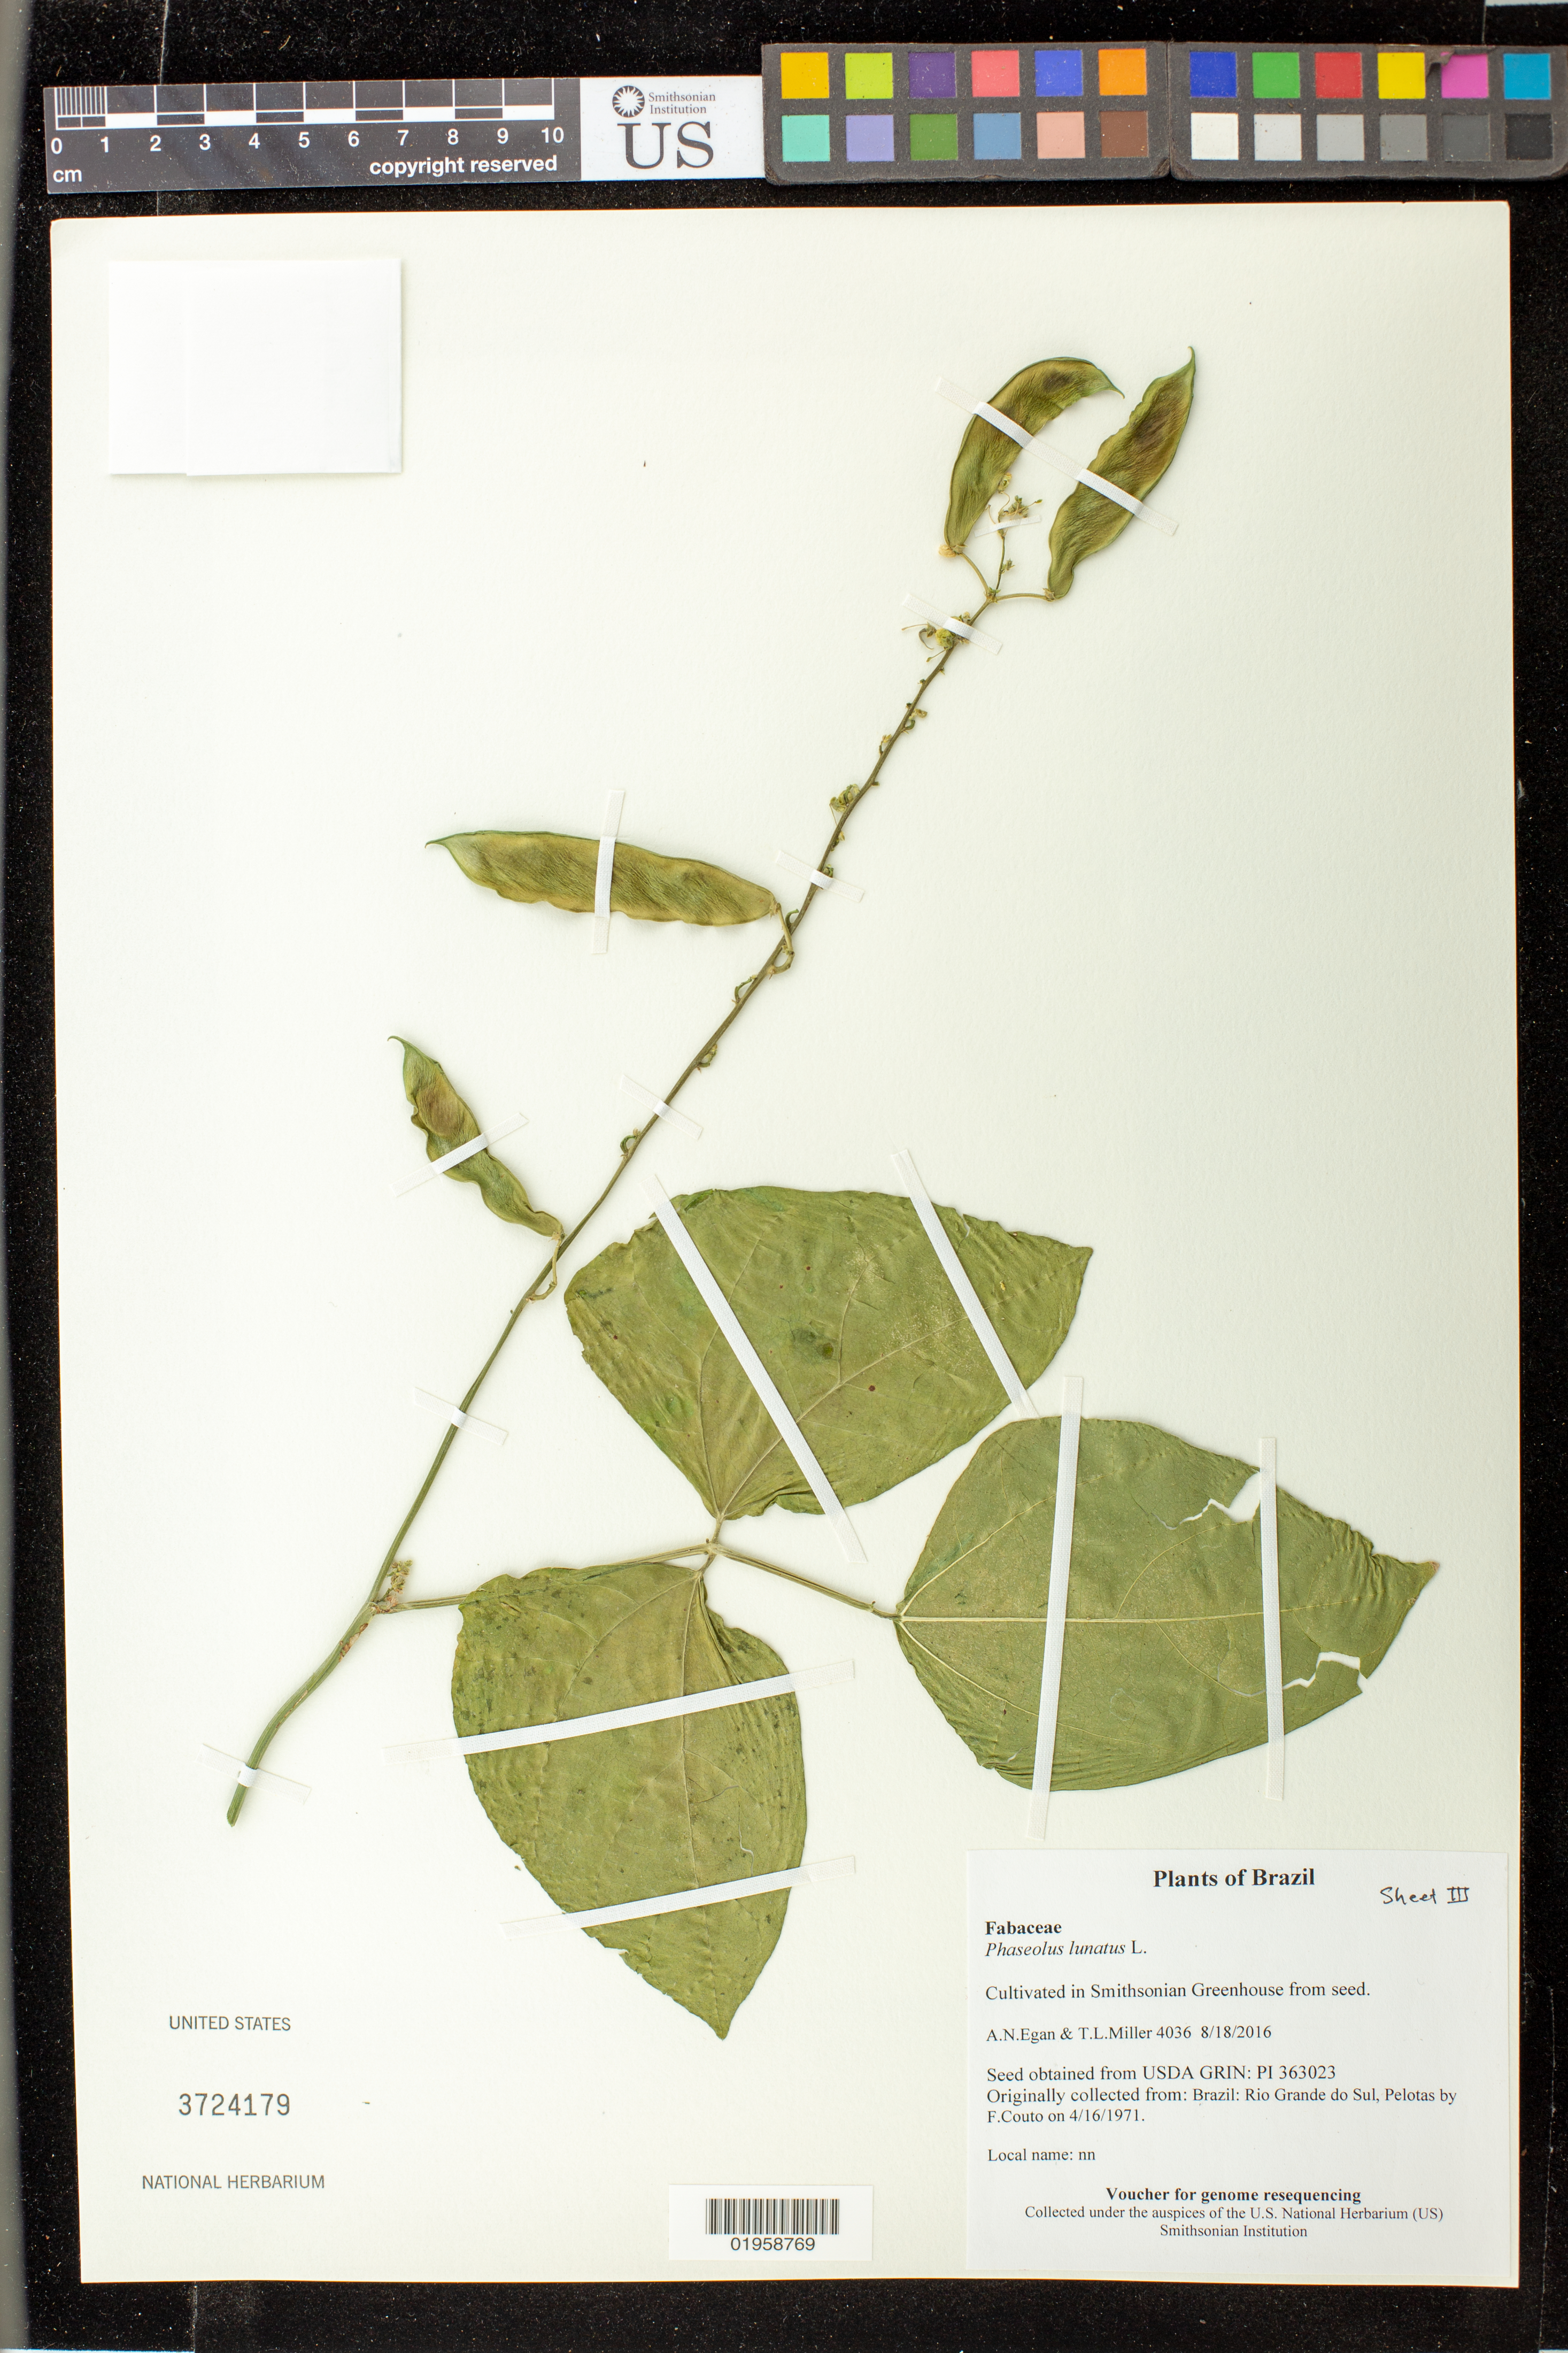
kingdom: Plantae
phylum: Tracheophyta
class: Magnoliopsida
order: Fabales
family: Fabaceae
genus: Phaseolus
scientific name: Phaseolus lunatus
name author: L.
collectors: A. N. Egan & T. L. Miller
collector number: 4036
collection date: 2016-08-18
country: United States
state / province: Maryland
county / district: Prince George's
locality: Smithsonian's Museum Support Ctr; 4210 Suitland Pkwy., NMNH Botany Research Greenhouses. Suitland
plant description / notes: Originally collected in Brazil, Rio Grande do Sul , Pelotas on 1971-04-16. F.Couto (collector); Grown from seed acquired from the USDA's GRIN seed bank.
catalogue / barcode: US 3724179